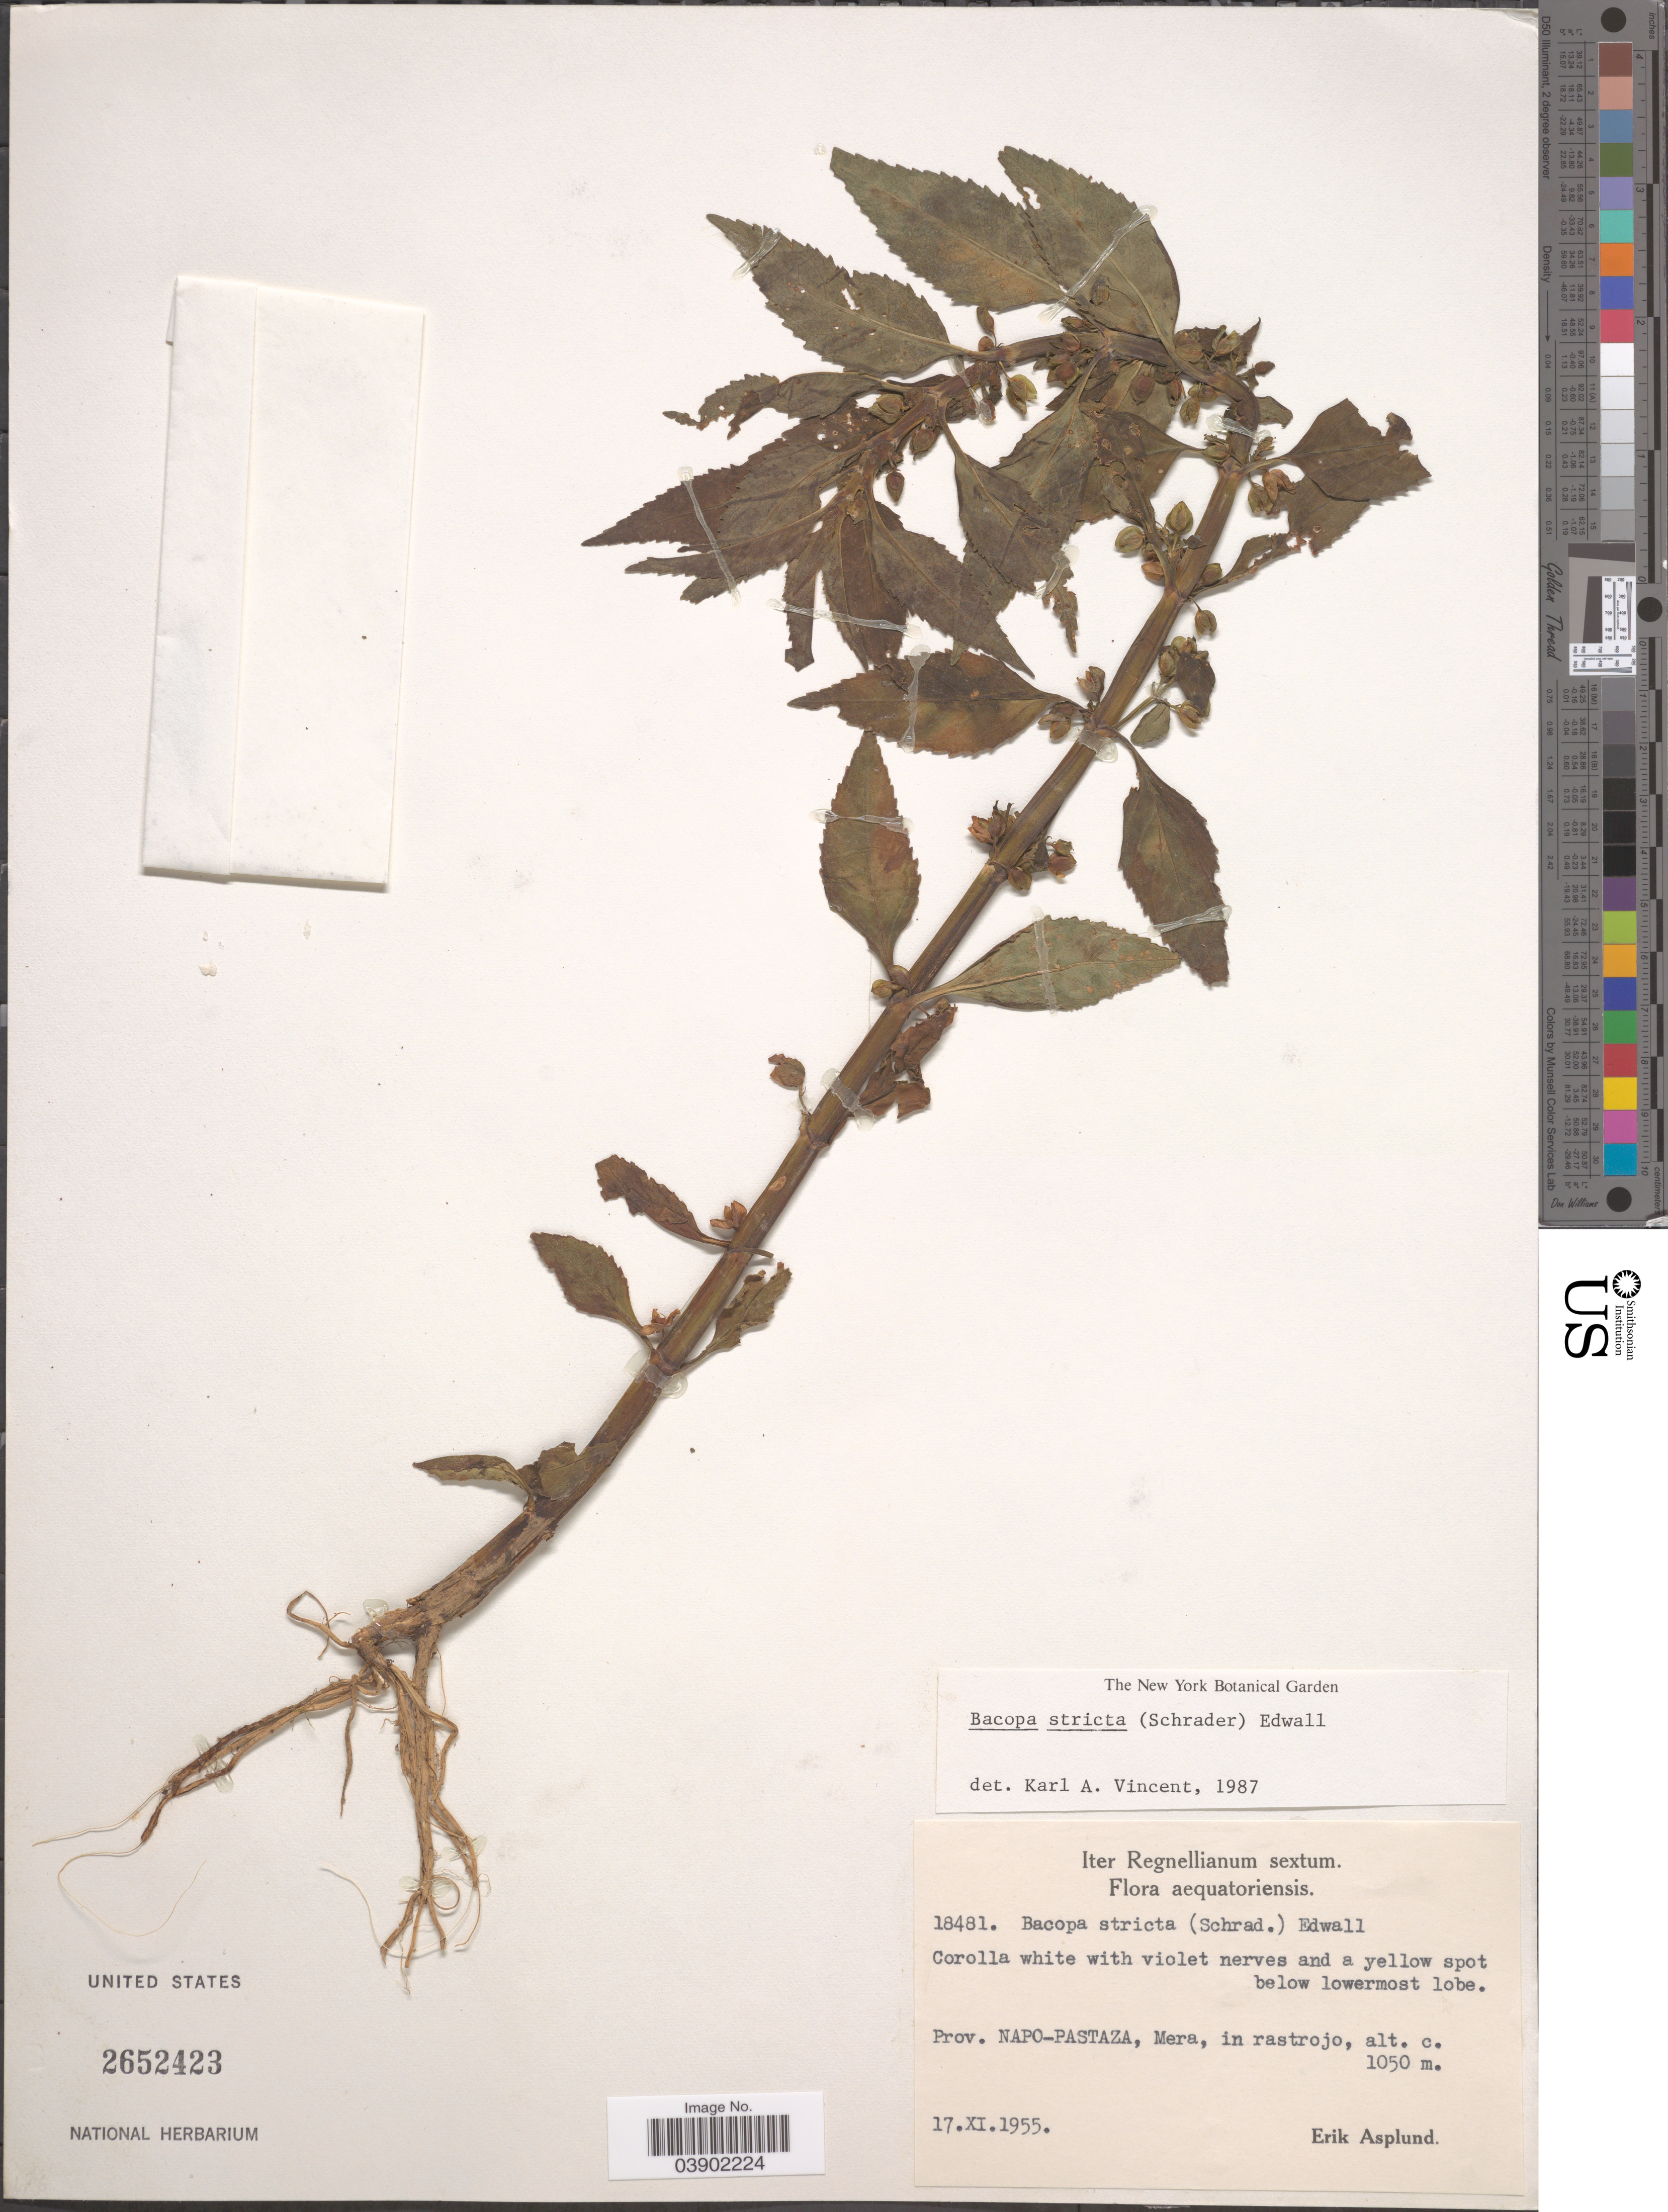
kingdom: Plantae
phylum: Tracheophyta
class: Magnoliopsida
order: Lamiales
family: Plantaginaceae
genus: Bacopa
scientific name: Bacopa stricta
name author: (Schrad.) Wettst. ex Edwall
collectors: E. Asplund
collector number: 18481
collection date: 1955-11-17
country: Ecuador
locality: Prov. Napo-Pastaza, Mera.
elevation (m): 1050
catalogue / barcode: US 2652423